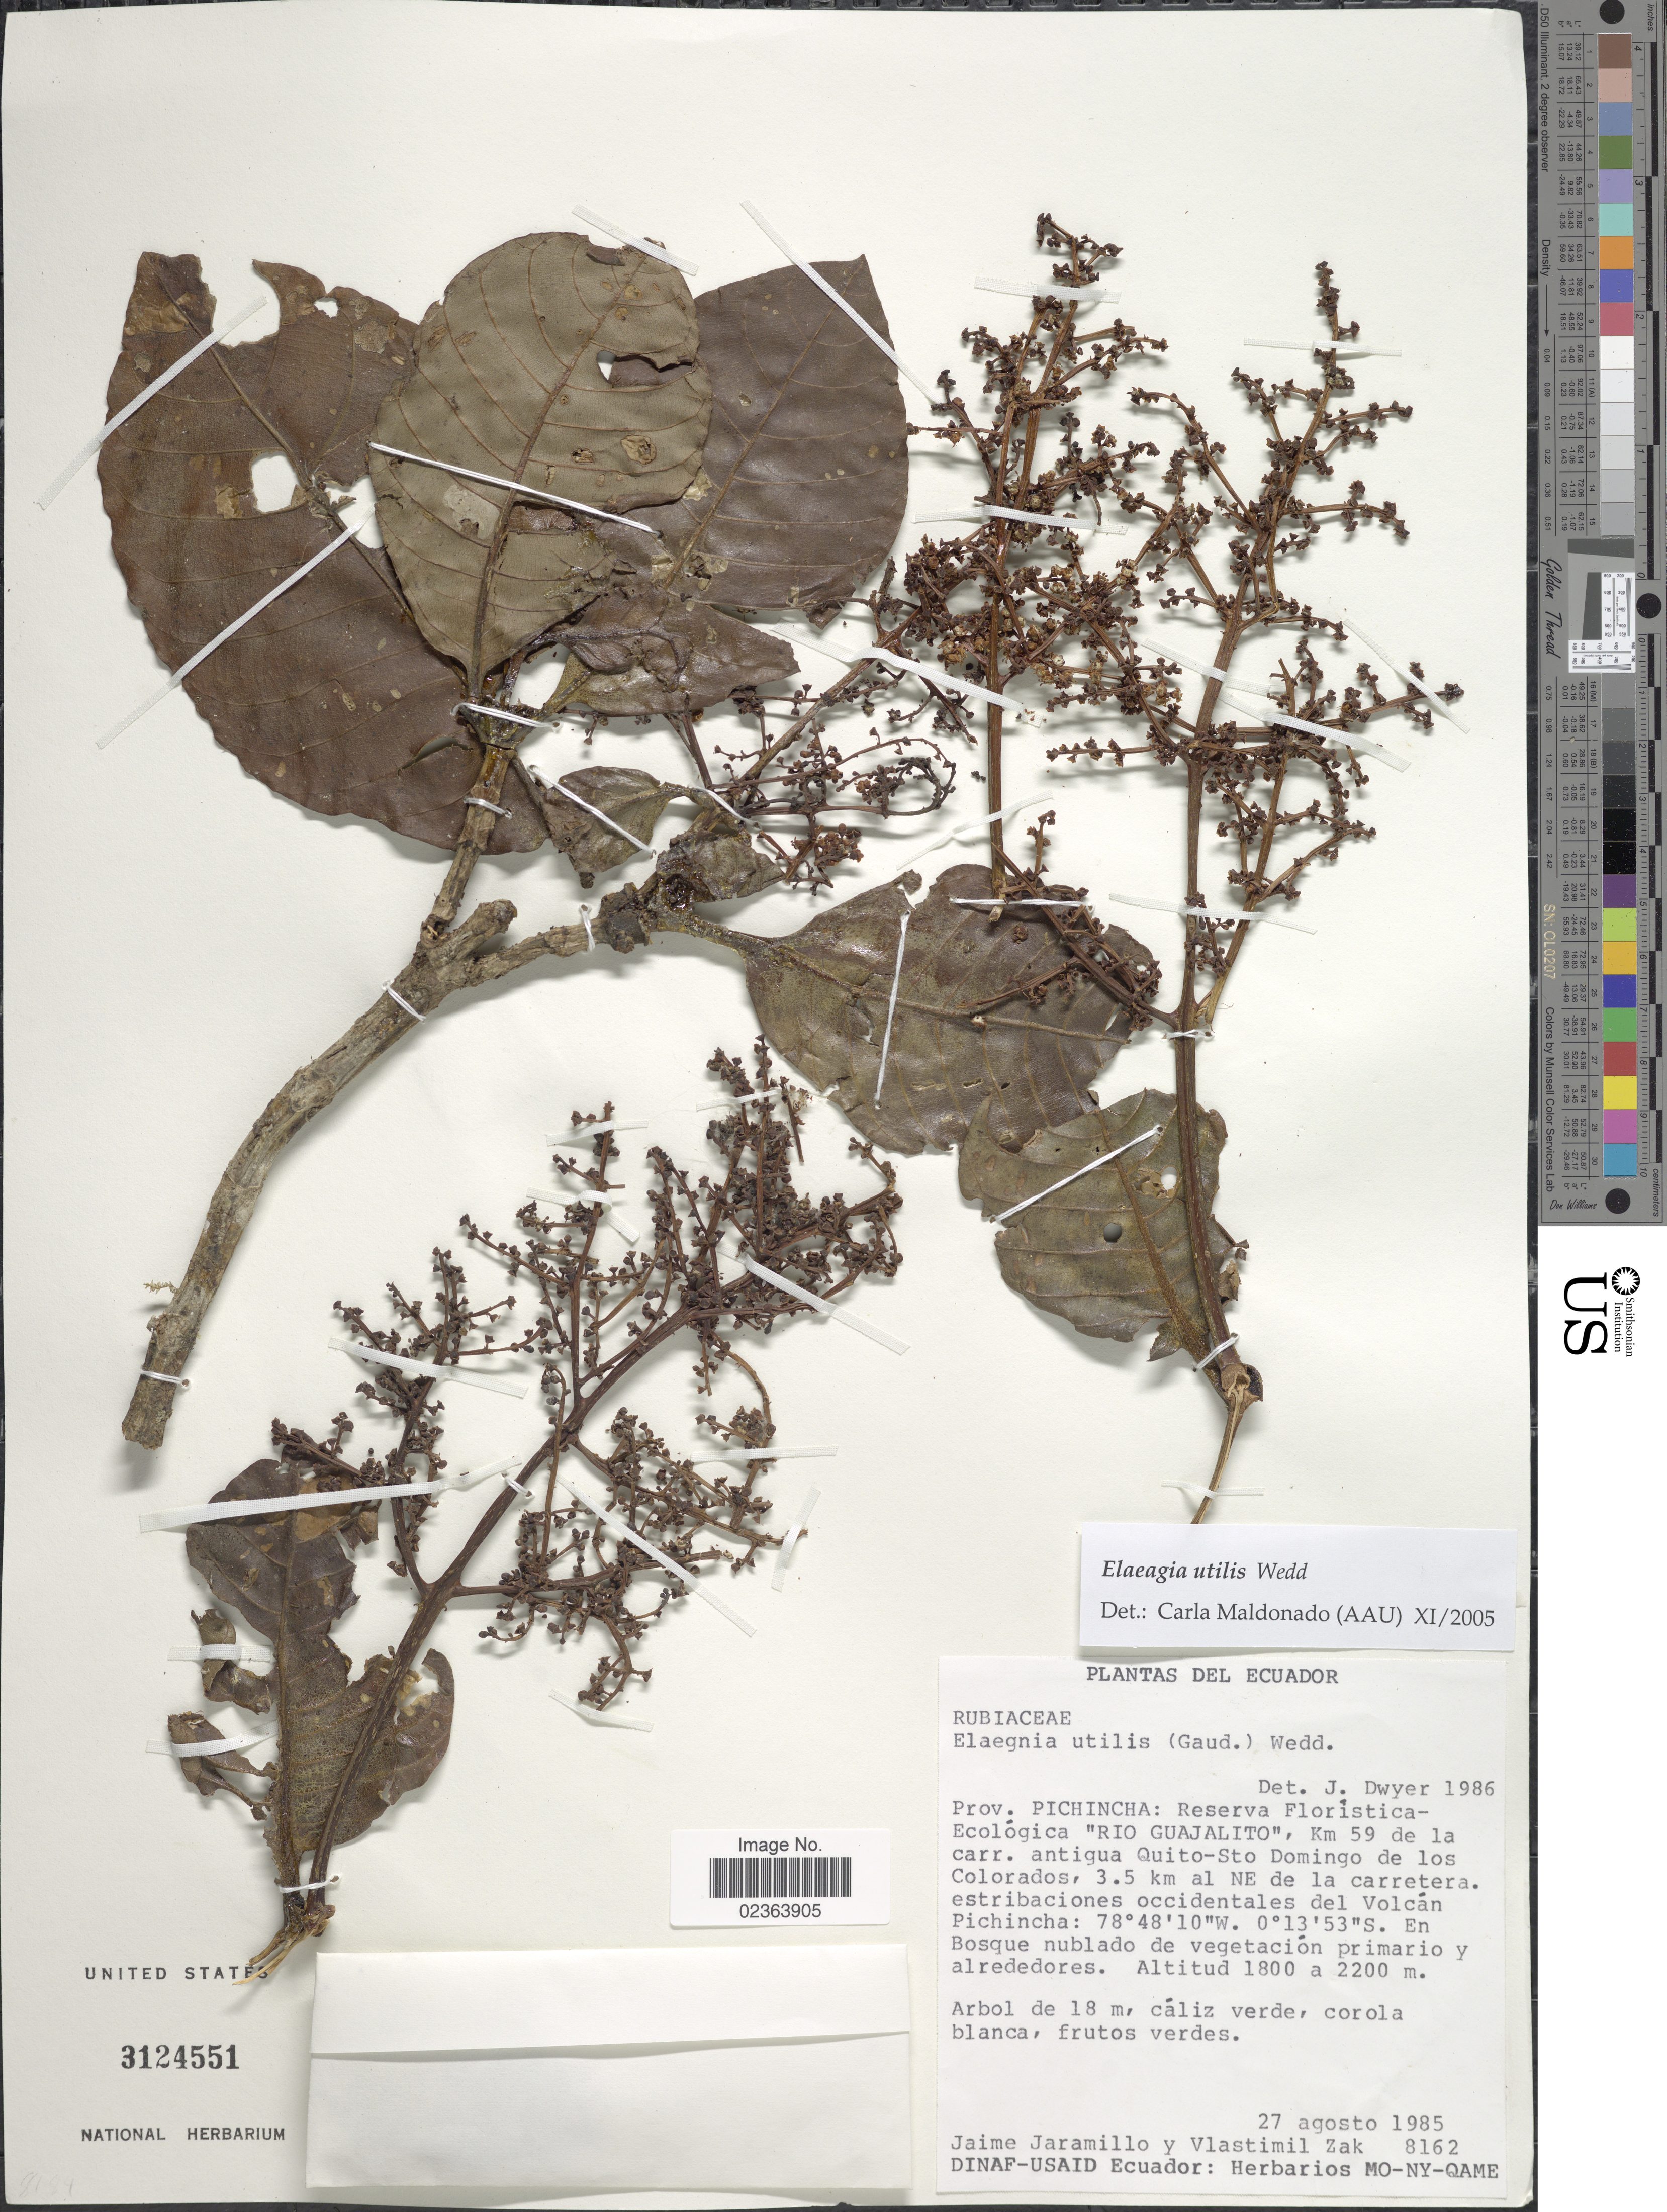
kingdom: Plantae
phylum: Tracheophyta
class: Magnoliopsida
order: Gentianales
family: Rubiaceae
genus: Elaeagia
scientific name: Elaeagia utilis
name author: (Goudot) Wedd.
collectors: J. Jaramillo & V. Zak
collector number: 8162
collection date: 1985-08-27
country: Ecuador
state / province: Pichincha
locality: Prov. Pichincha: Reserva Florestica Ecologica Rio Guajalito, km 59 de la carr. antigua Quito-Sto Domingo de los Colorados, 3.5 km al NE de la carretera, estribaciones occidentales del Volcan Pichincha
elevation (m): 1800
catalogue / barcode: US 3124551